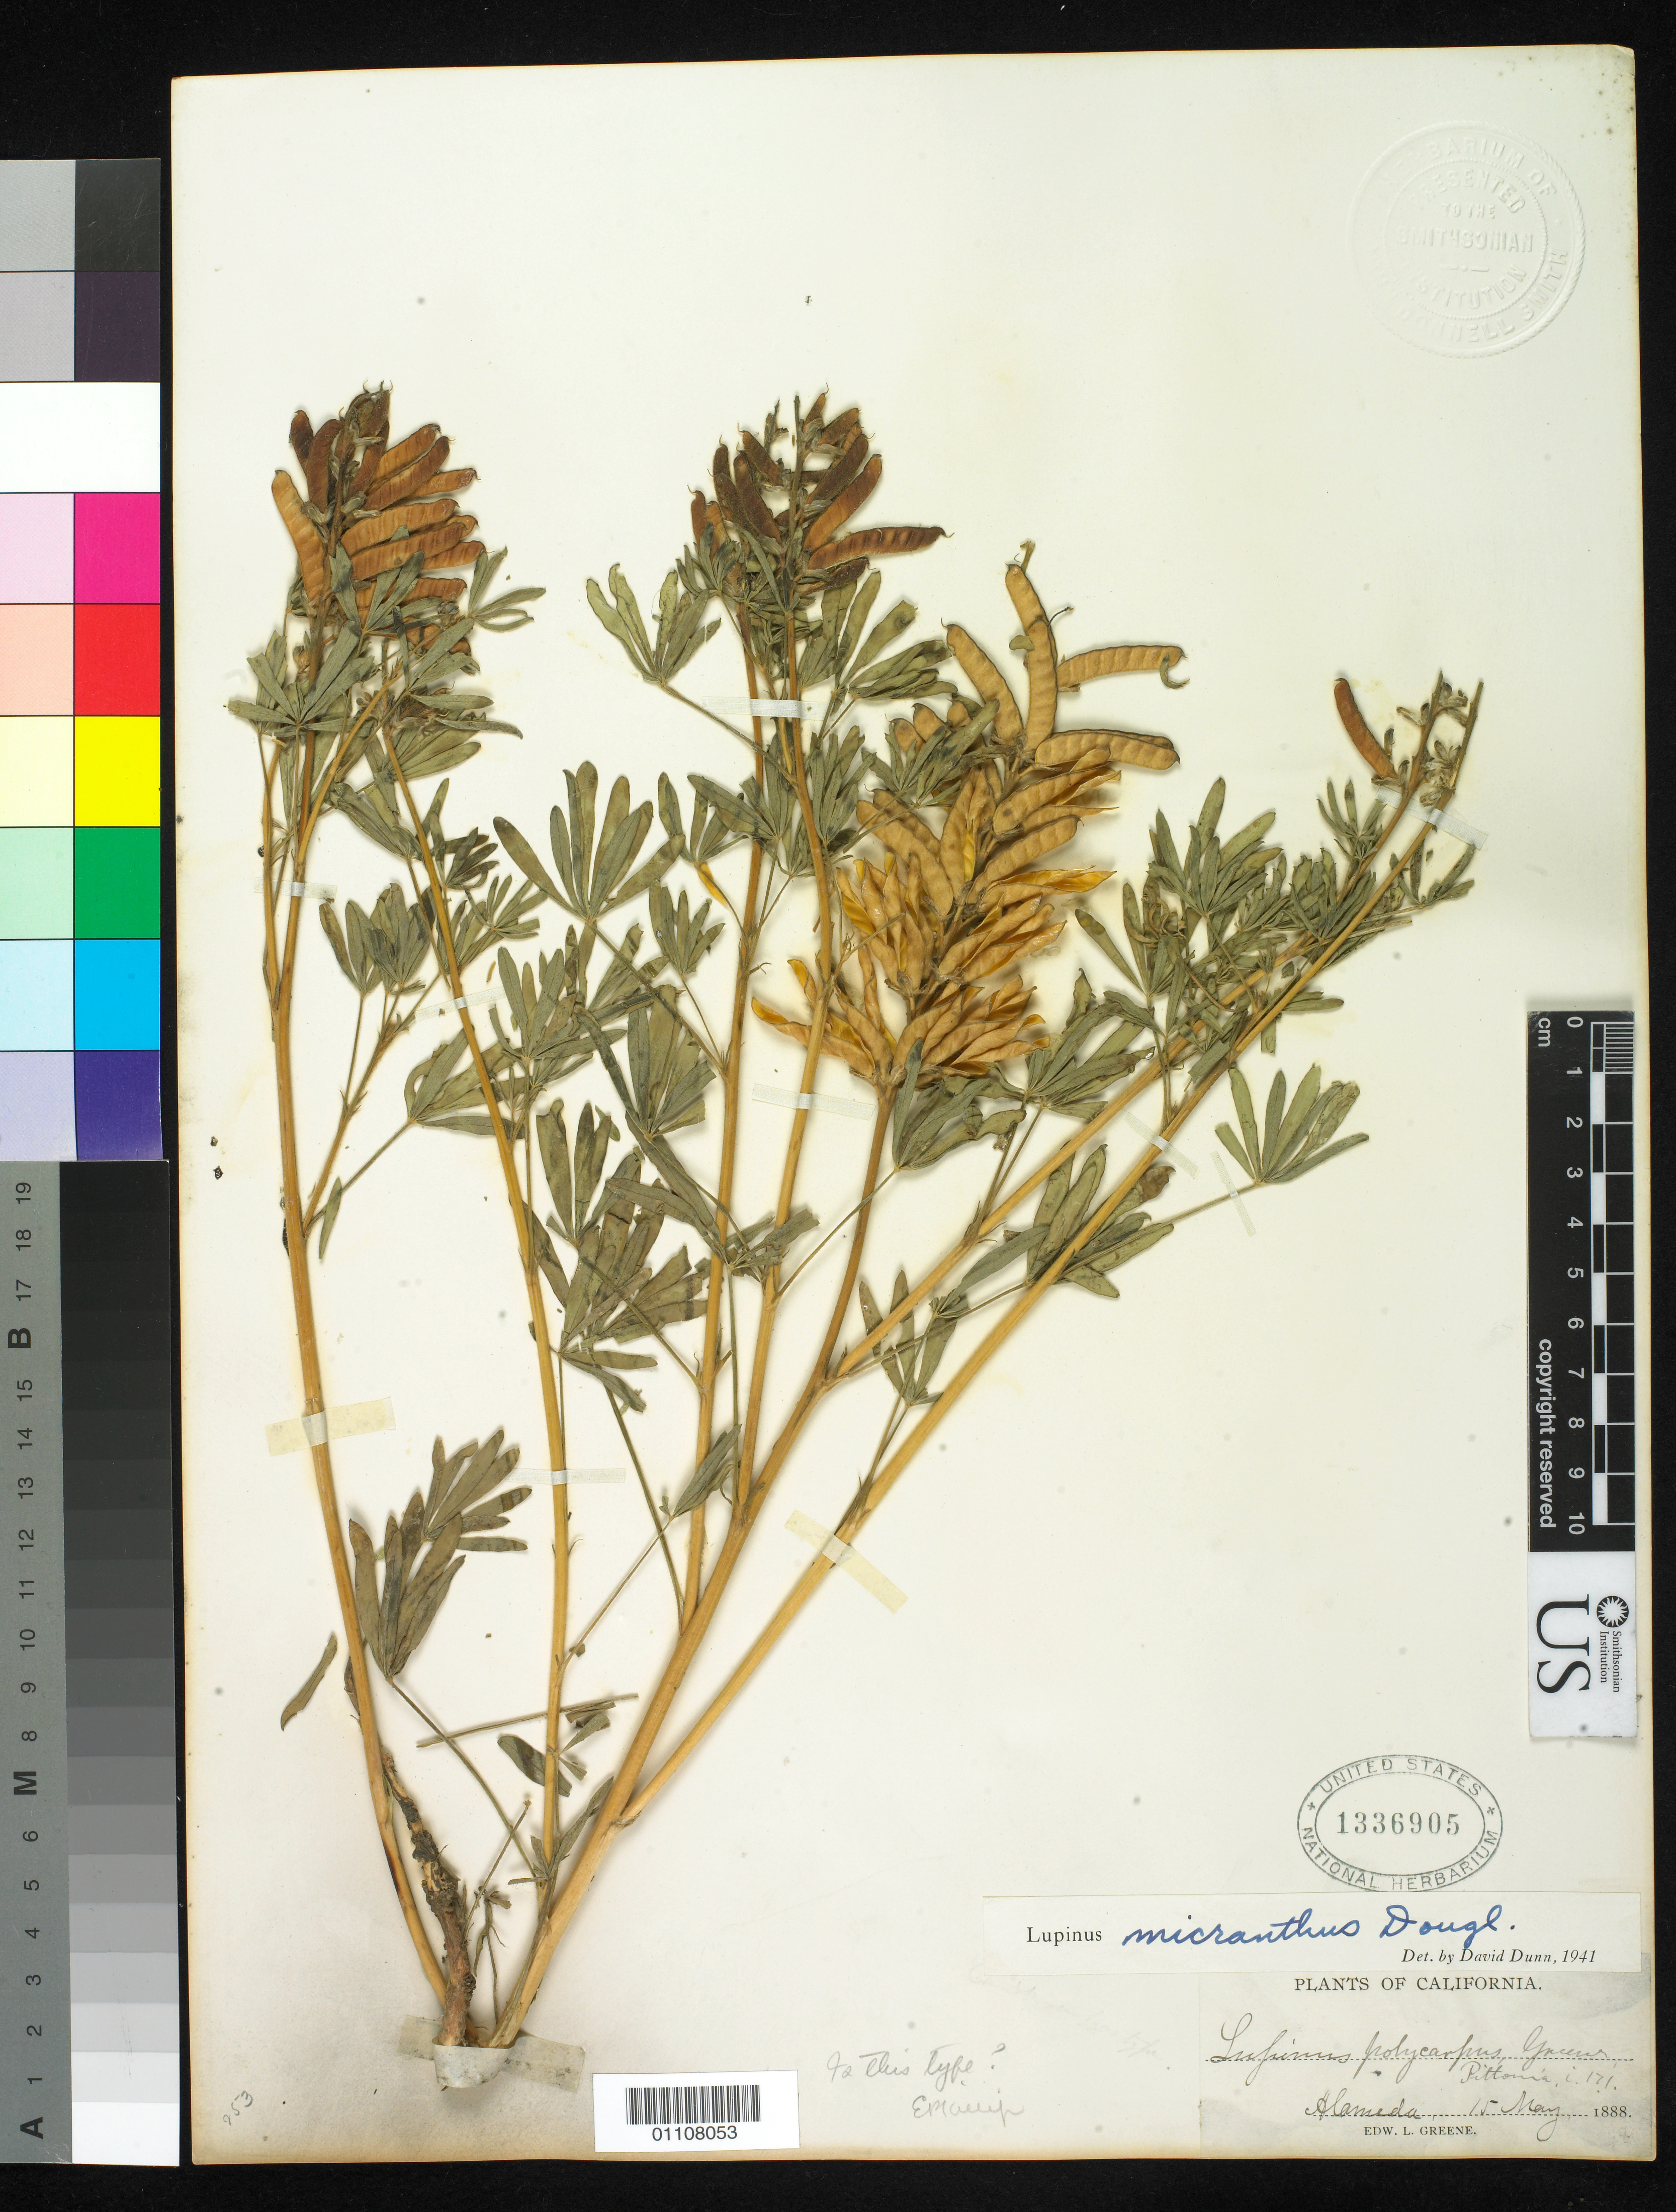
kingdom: Plantae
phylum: Tracheophyta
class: Magnoliopsida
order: Fabales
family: Fabaceae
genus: Lupinus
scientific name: Lupinus polycarpus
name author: Greene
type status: Possible Type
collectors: E. L. Greene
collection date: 1888-05-15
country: United States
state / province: California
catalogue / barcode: US 1336905